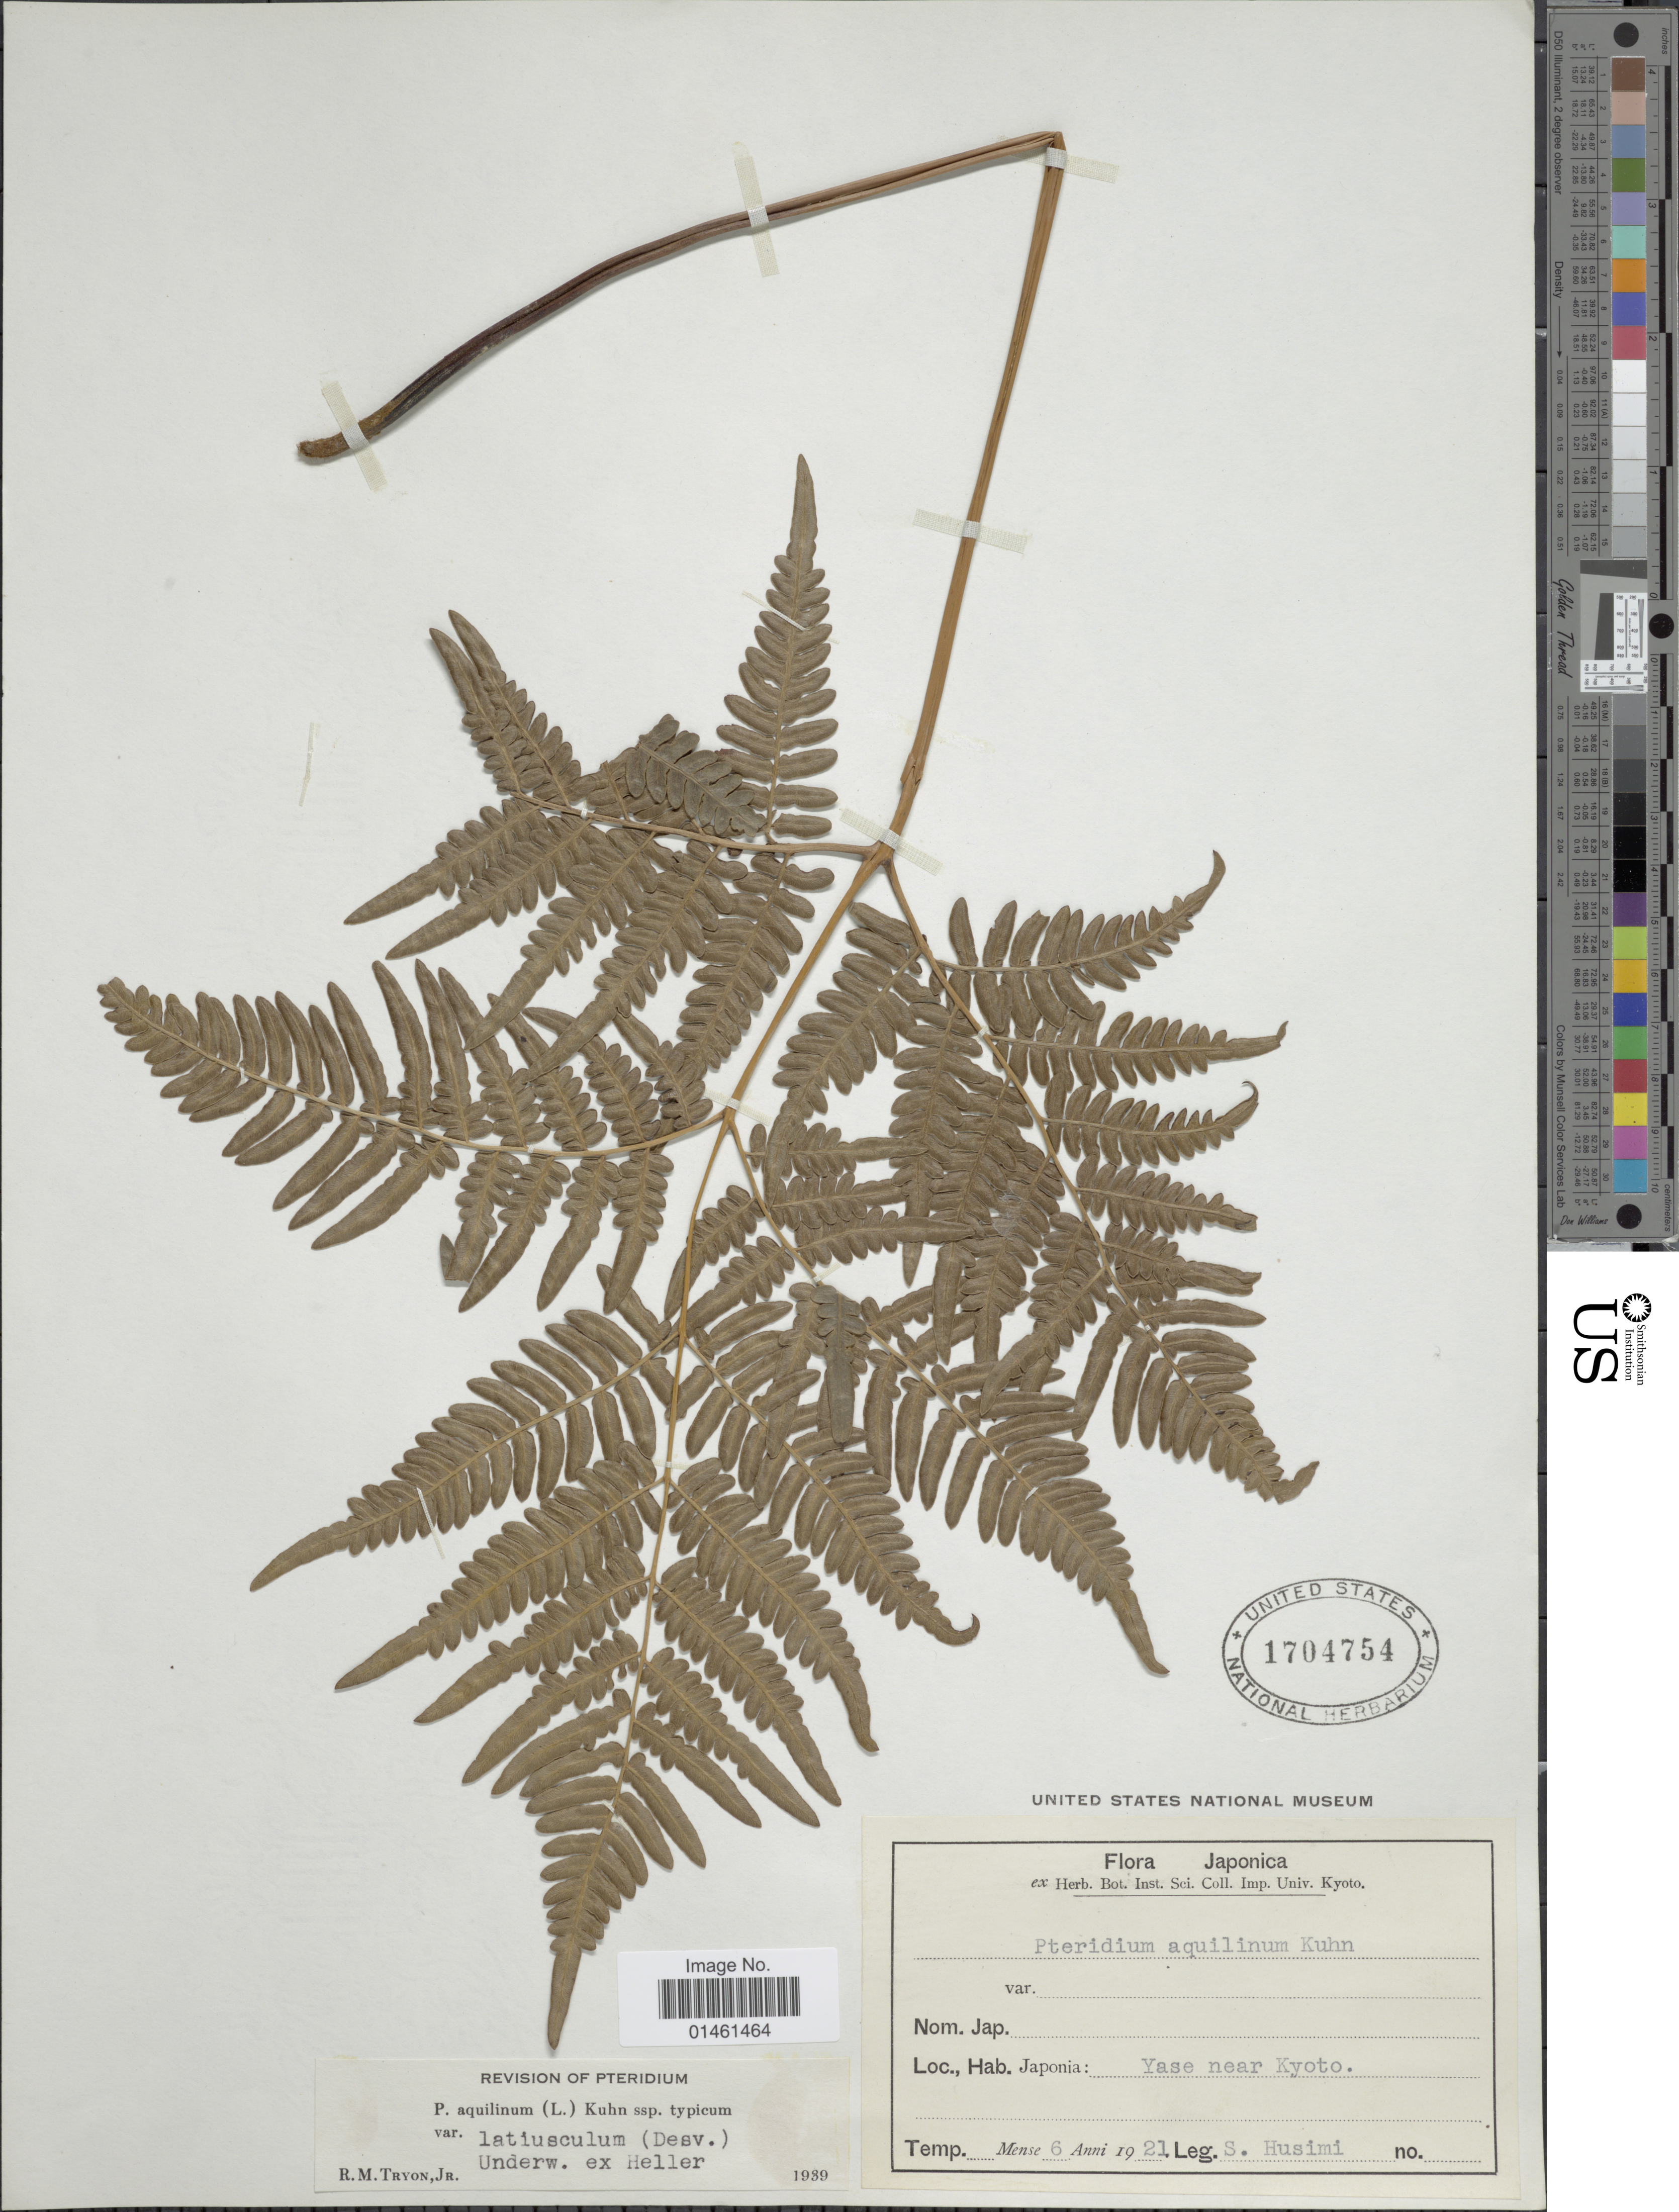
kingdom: Plantae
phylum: Tracheophyta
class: Polypodiopsida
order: Polypodiales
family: Dennstaedtiaceae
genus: Pteridium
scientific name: Pteridium aquilinum var. latiusculum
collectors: S. Husimi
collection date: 1921-06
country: Japan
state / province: Kyoto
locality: Yase near Kyoto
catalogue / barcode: US 1704754